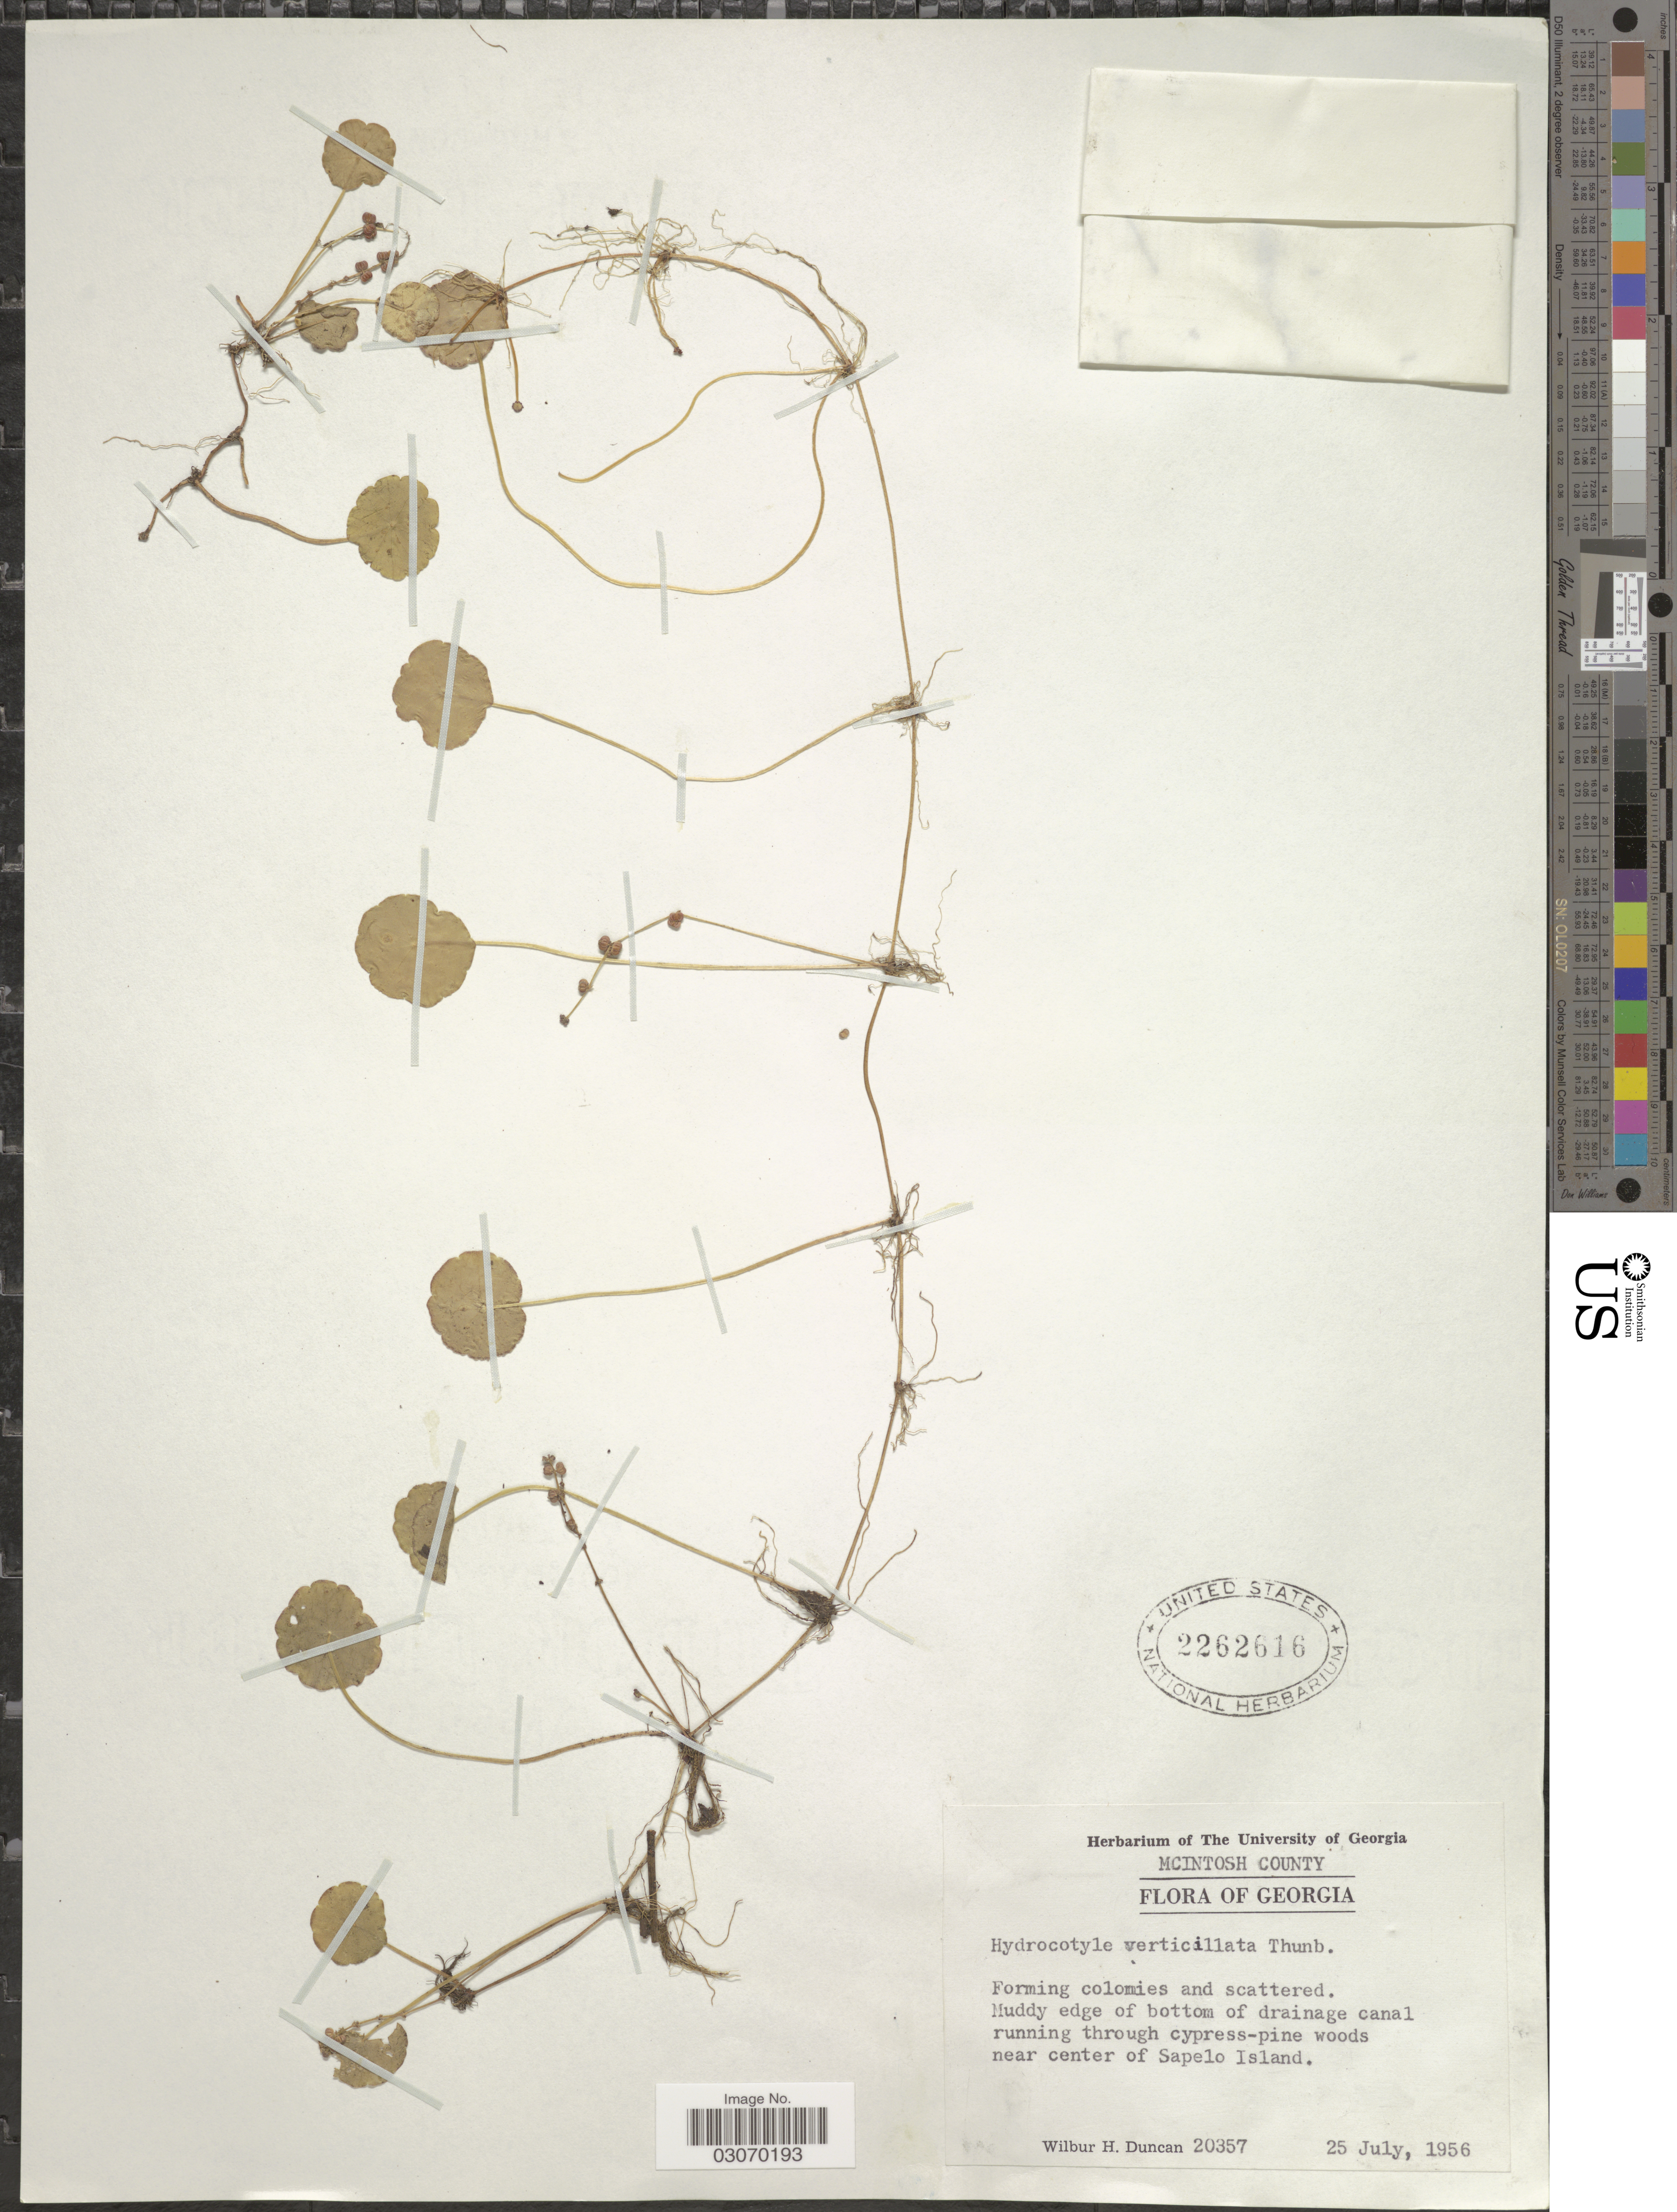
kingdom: Plantae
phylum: Tracheophyta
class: Magnoliopsida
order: Apiales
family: Araliaceae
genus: Hydrocotyle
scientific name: Hydrocotyle verticillata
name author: Thunb.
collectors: W. H. Duncan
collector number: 20357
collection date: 1956-07-25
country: United States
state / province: Georgia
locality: McIntosh County. Near center of Sapelo Island.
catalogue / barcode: US 2262616